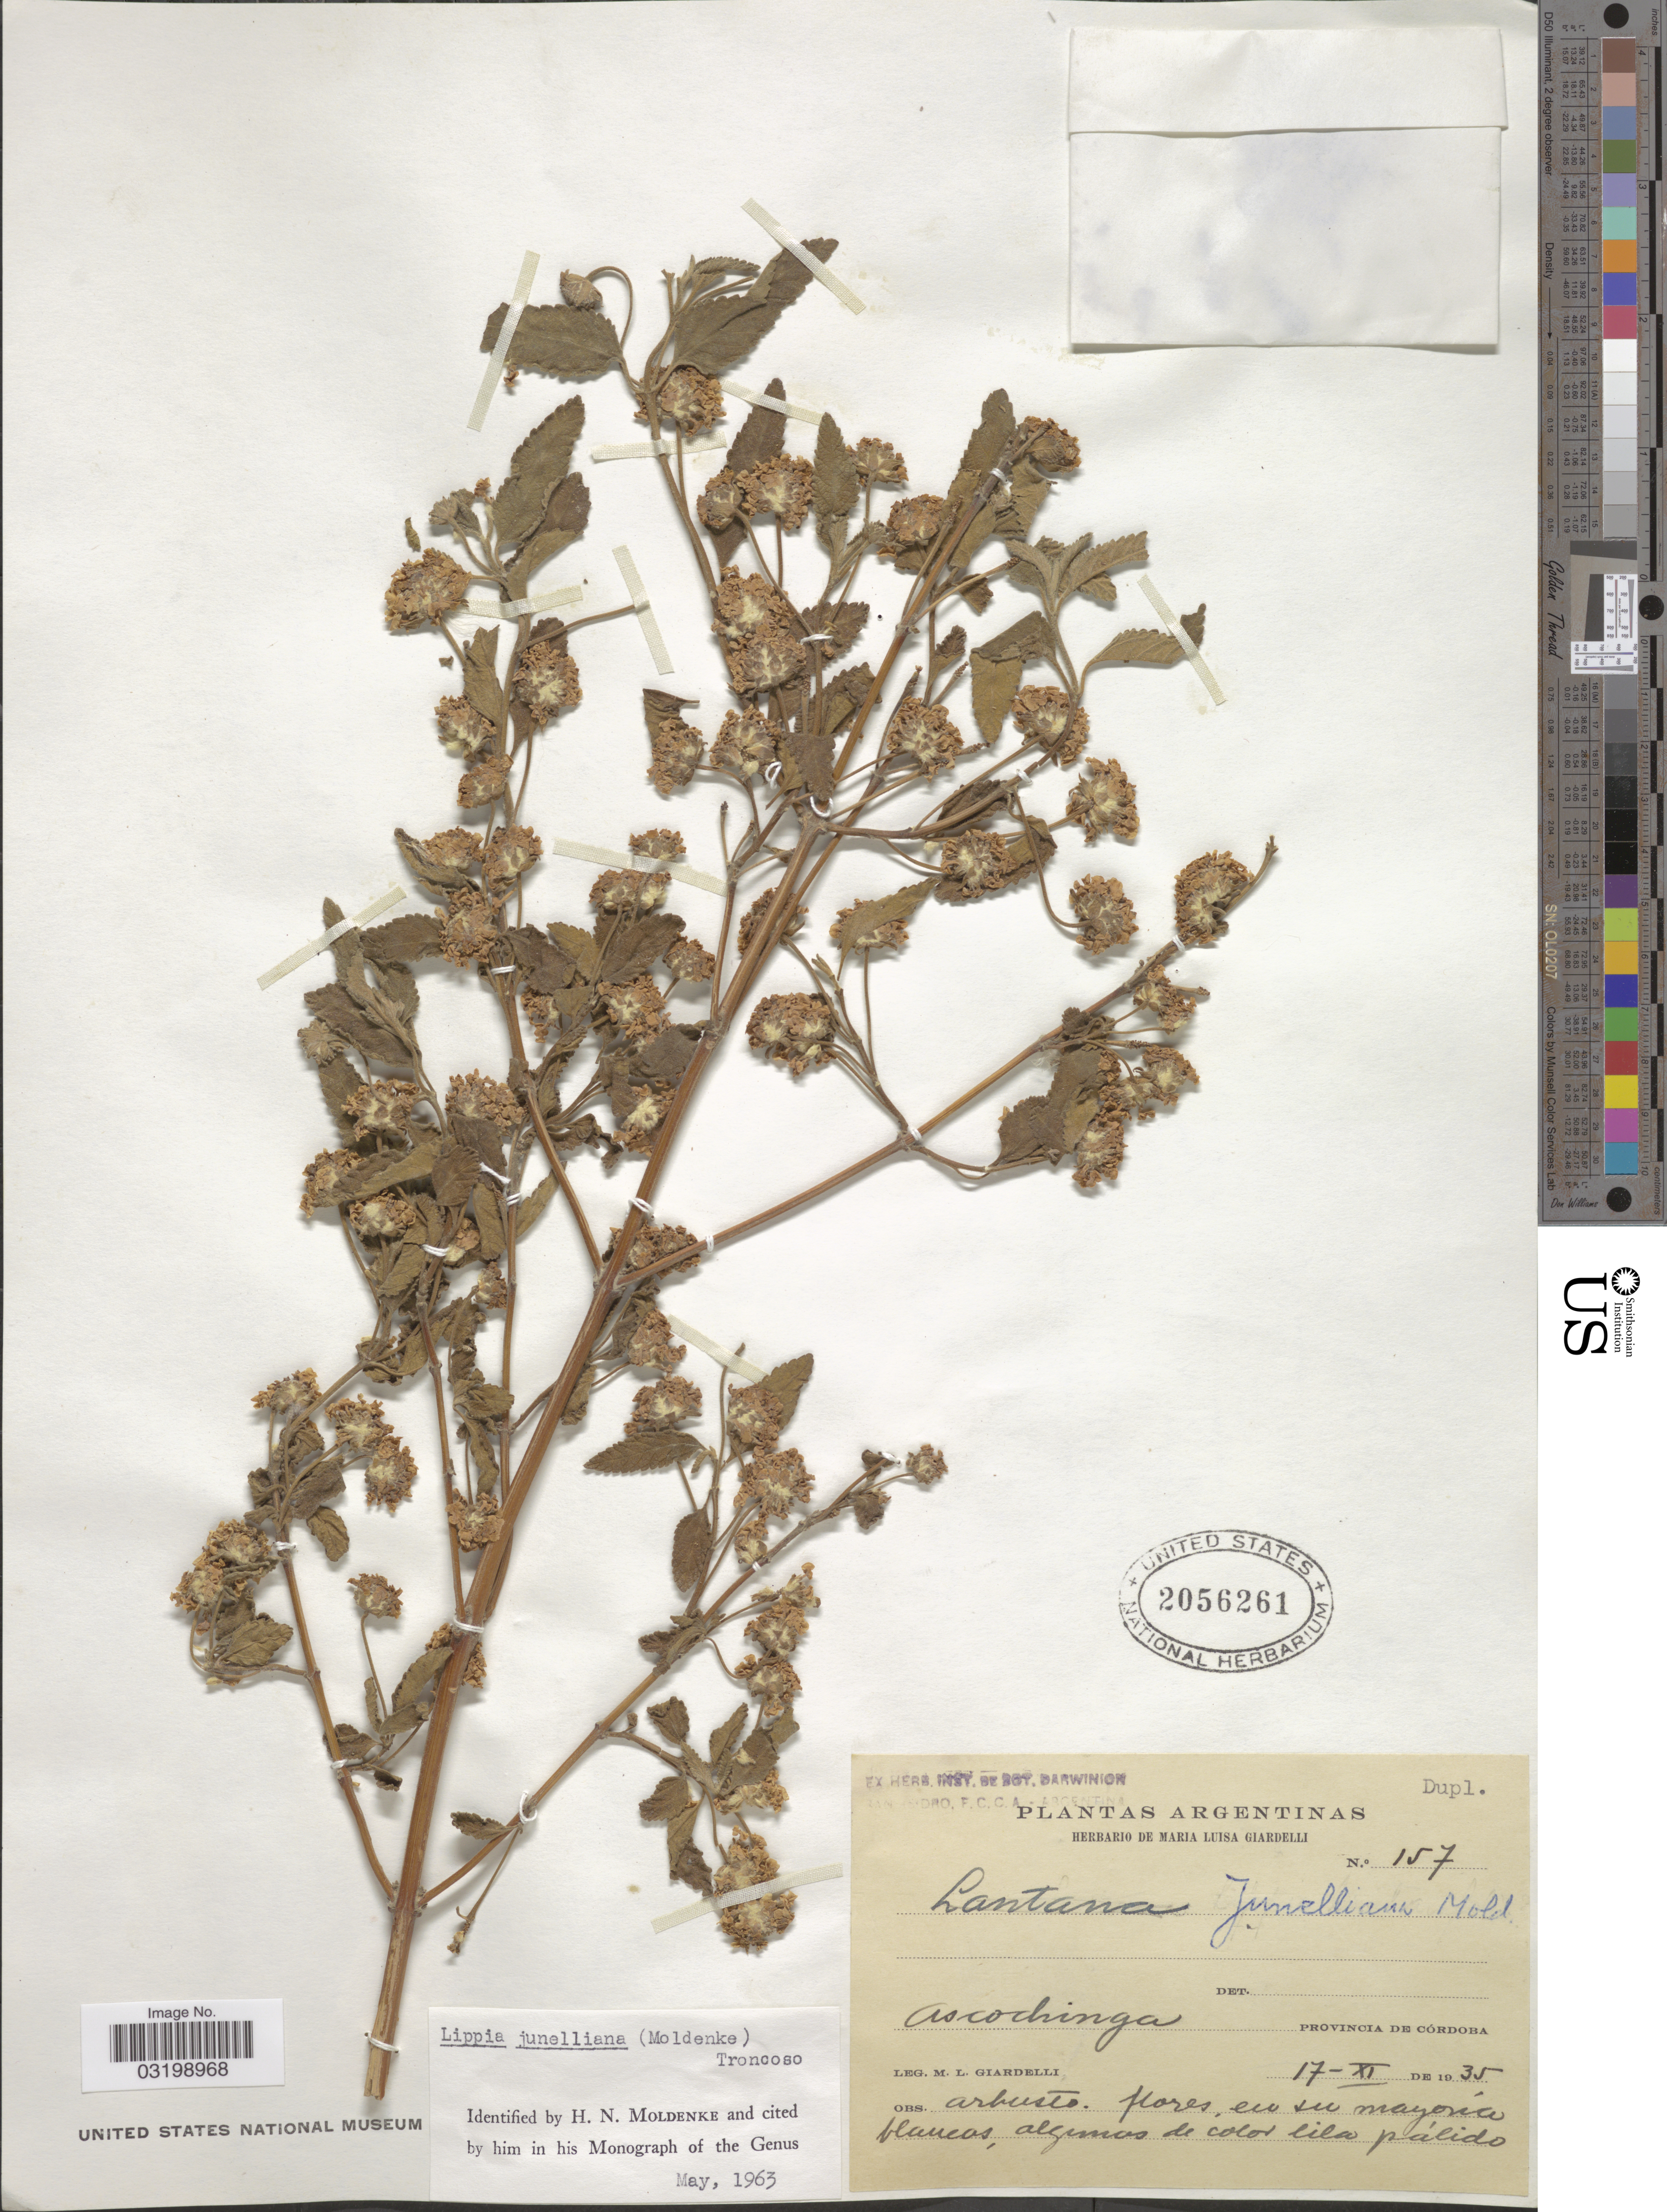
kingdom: Plantae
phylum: Tracheophyta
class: Magnoliopsida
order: Lamiales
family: Verbenaceae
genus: Lippia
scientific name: Lippia junelliana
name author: (Moldenke) Tronc.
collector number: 157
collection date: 1935-11-17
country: Argentina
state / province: Cordoba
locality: Ascochinga.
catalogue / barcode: US 2056261